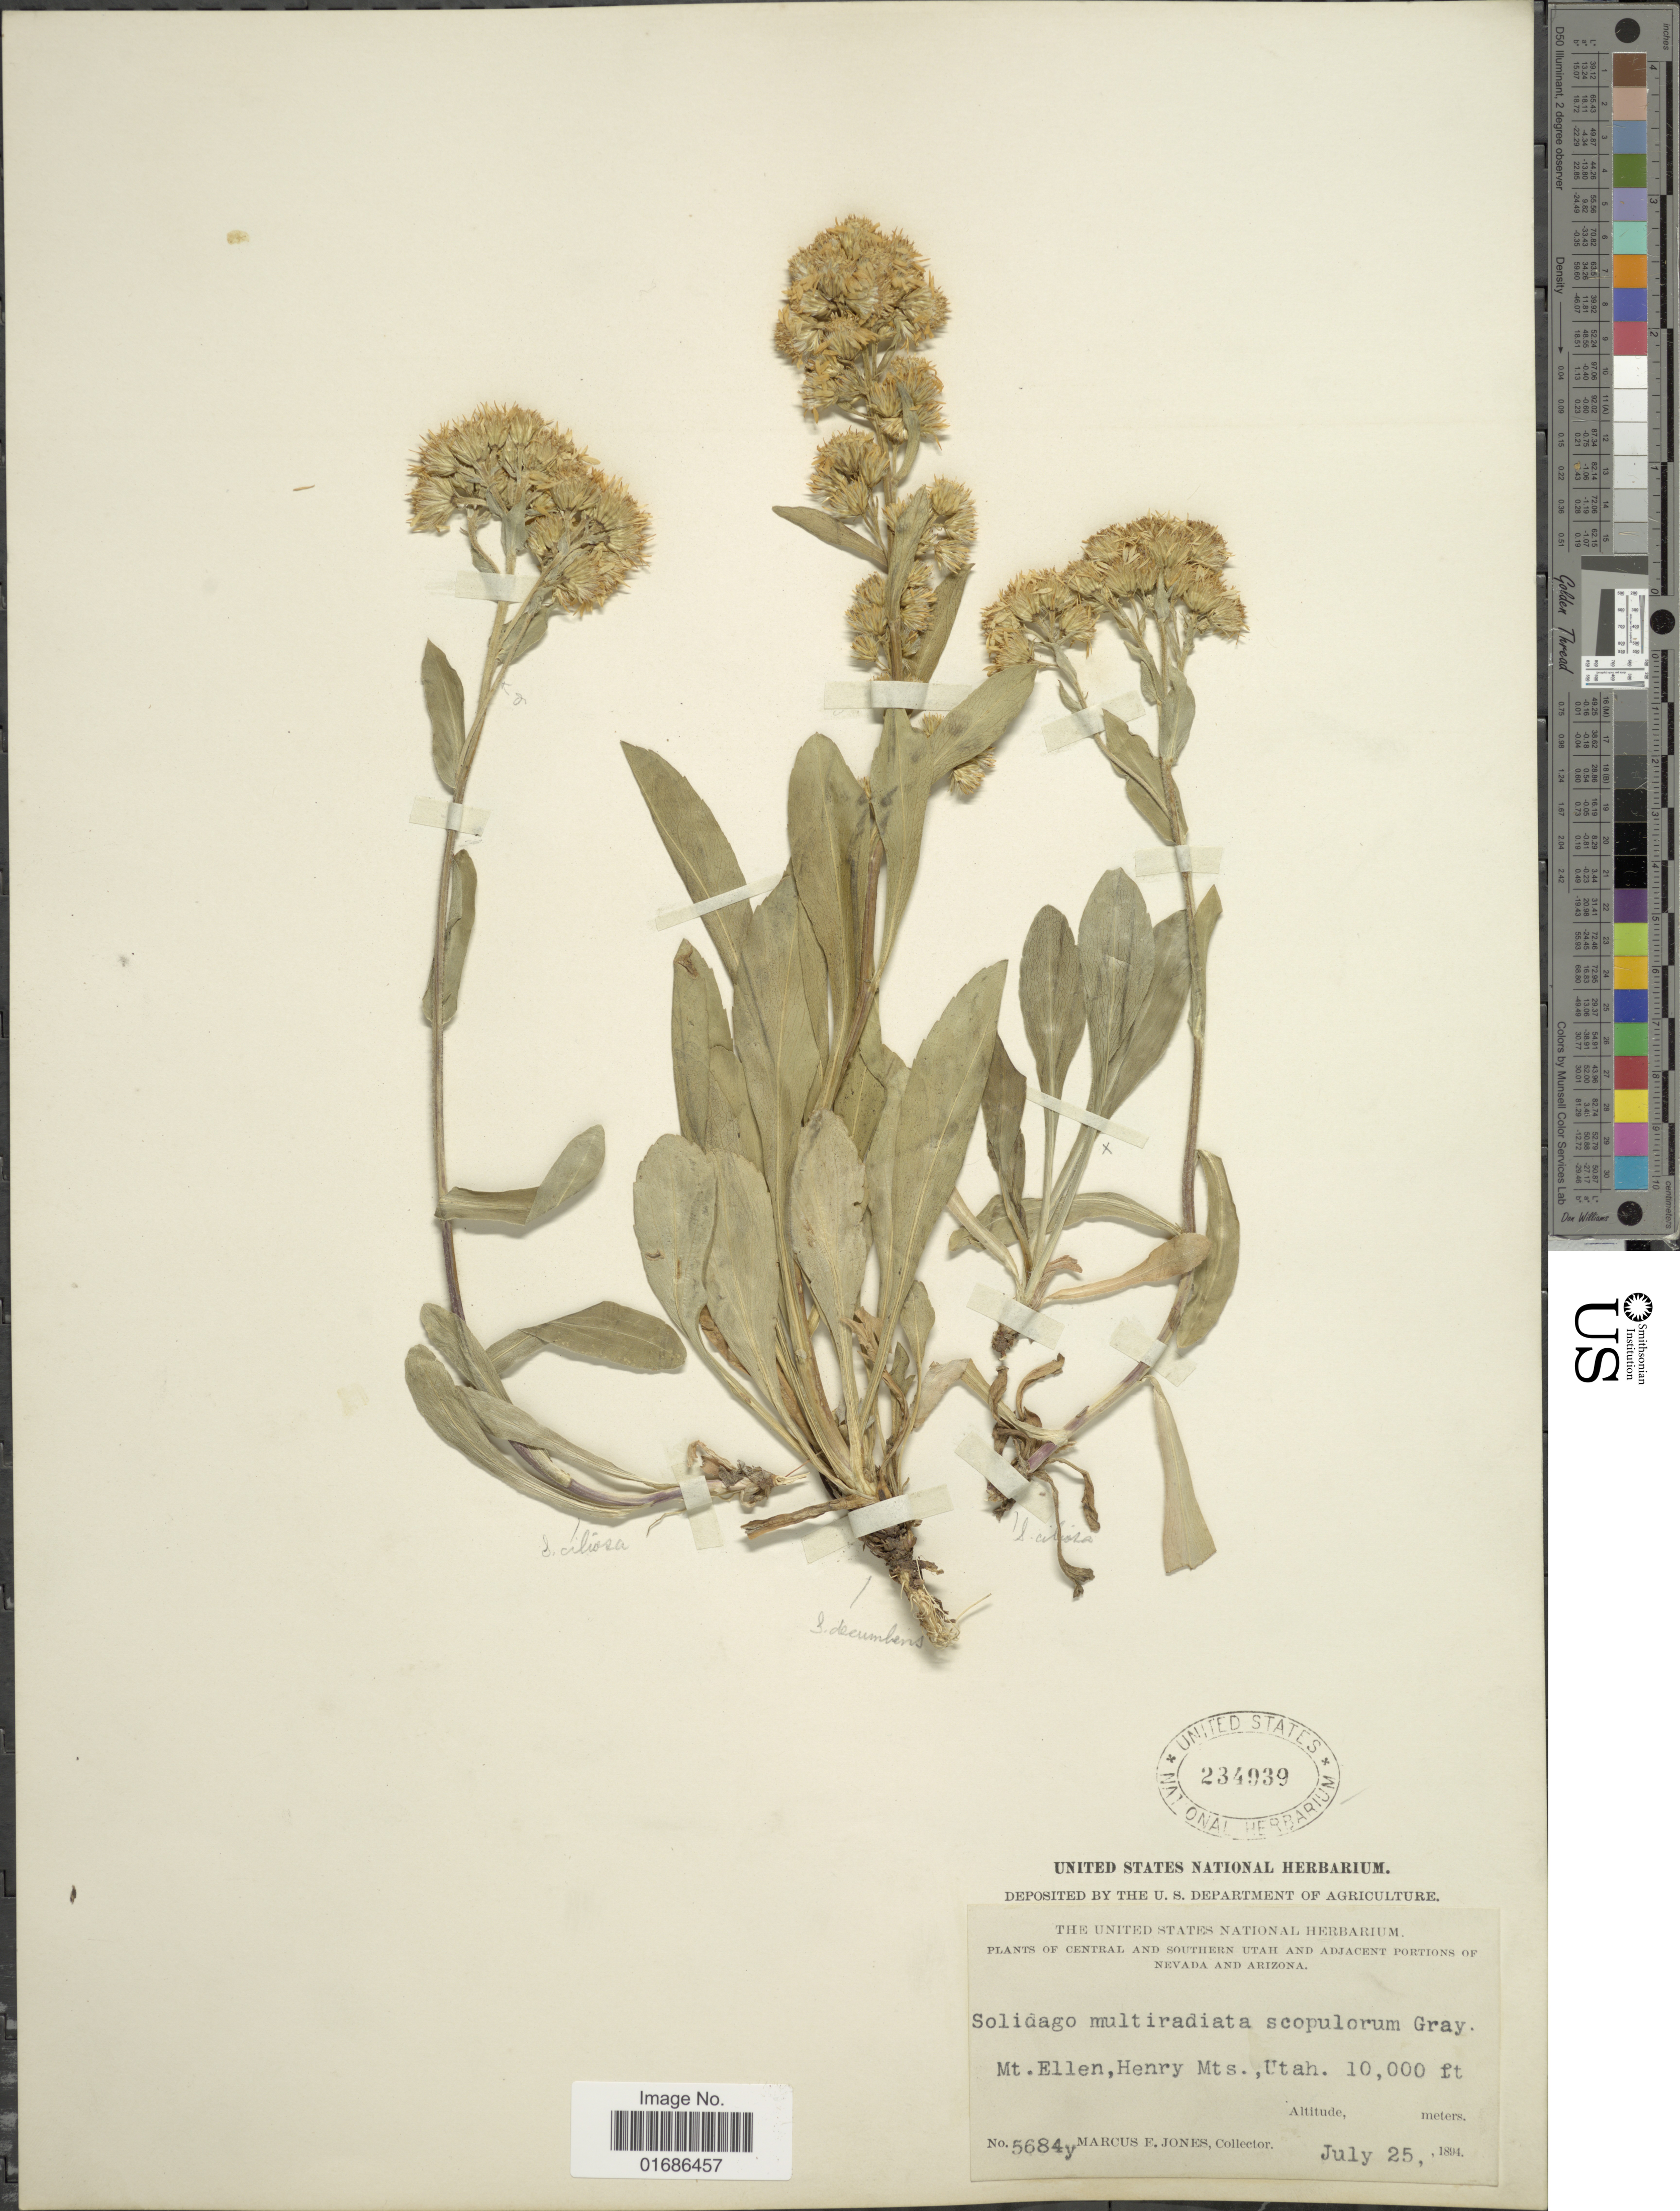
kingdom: Plantae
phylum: Tracheophyta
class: Magnoliopsida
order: Asterales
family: Asteraceae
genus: Solidago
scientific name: Solidago decumbens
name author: Greene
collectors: M. E. Jones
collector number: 5684 y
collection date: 1894-07-25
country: United States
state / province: Utah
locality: Central and Southern Utah and Adjacent Portion of Nevada and Arizona, Mt Ellen Henry Mts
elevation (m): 3048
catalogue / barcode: US 234939